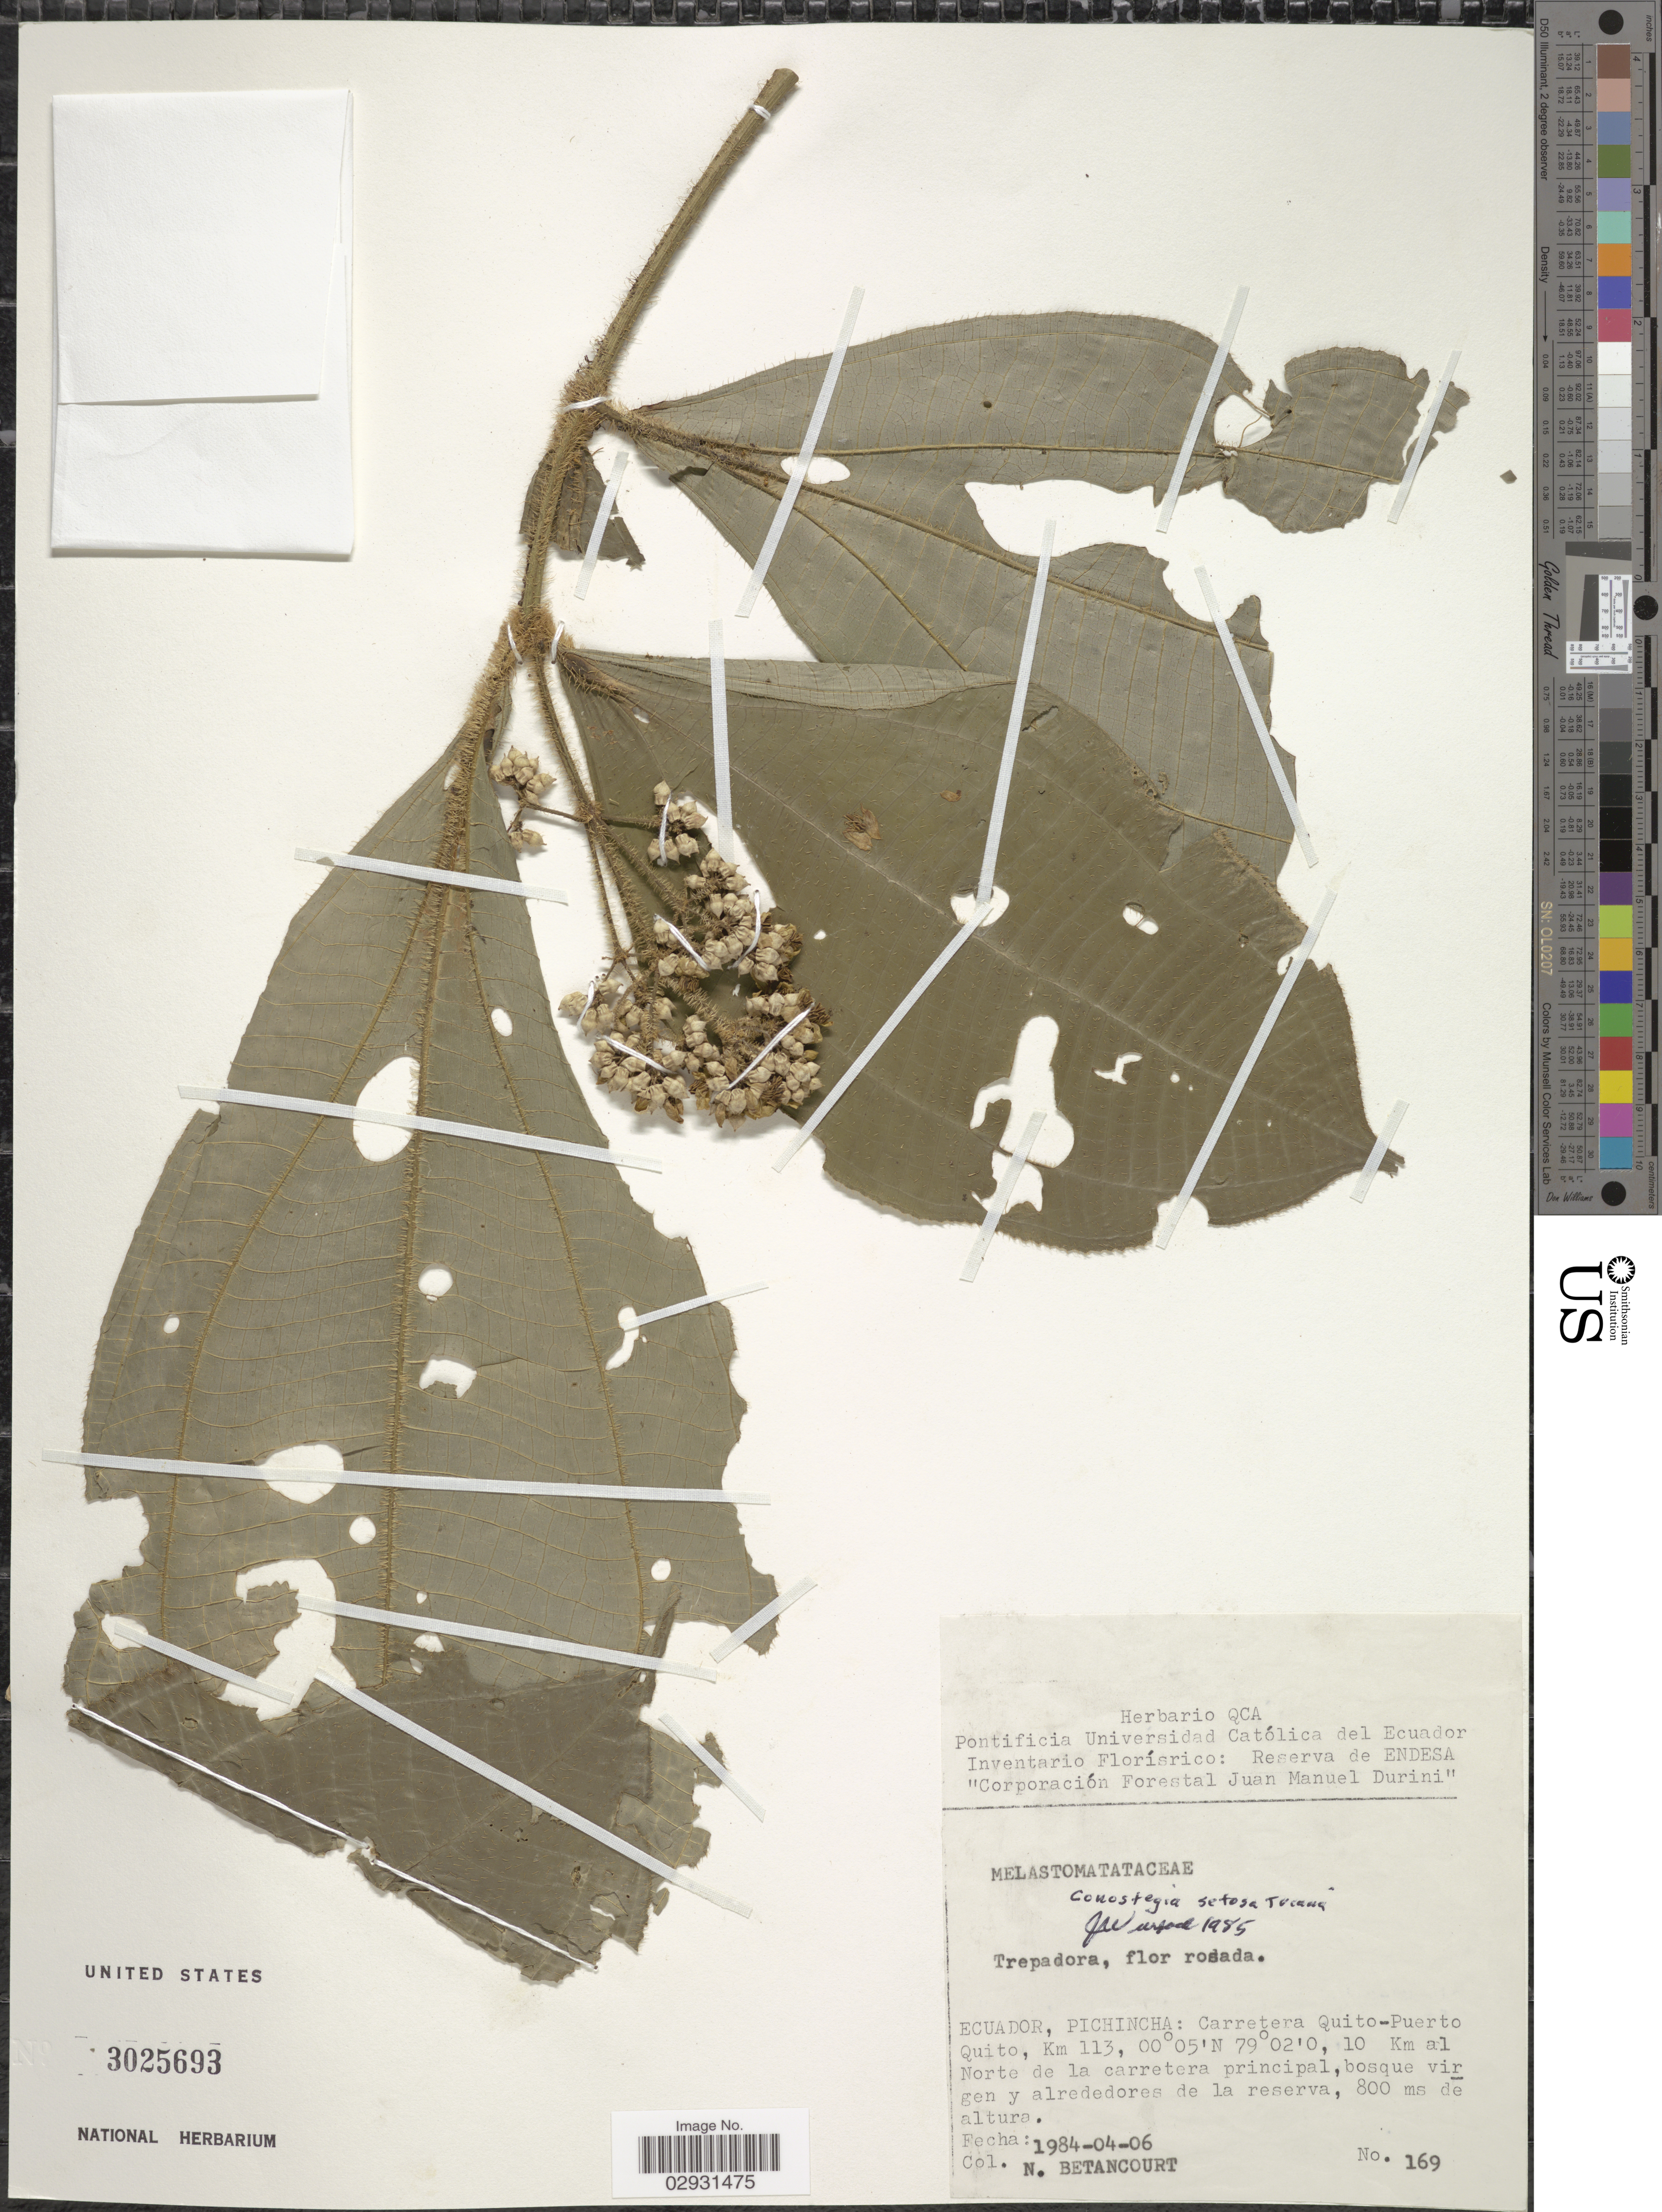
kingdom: Plantae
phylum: Tracheophyta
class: Magnoliopsida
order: Myrtales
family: Melastomataceae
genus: Conostegia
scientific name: Conostegia setosa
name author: Triana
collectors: N. Betancourt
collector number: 169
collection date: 1984-04-06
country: Ecuador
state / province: Pichincha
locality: Carretera Quito-Puerto Quito, Km 113., 10 Km al Norte de la carretera principal, bosque virgen y alrededores de la reserva.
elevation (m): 800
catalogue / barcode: US 3025693